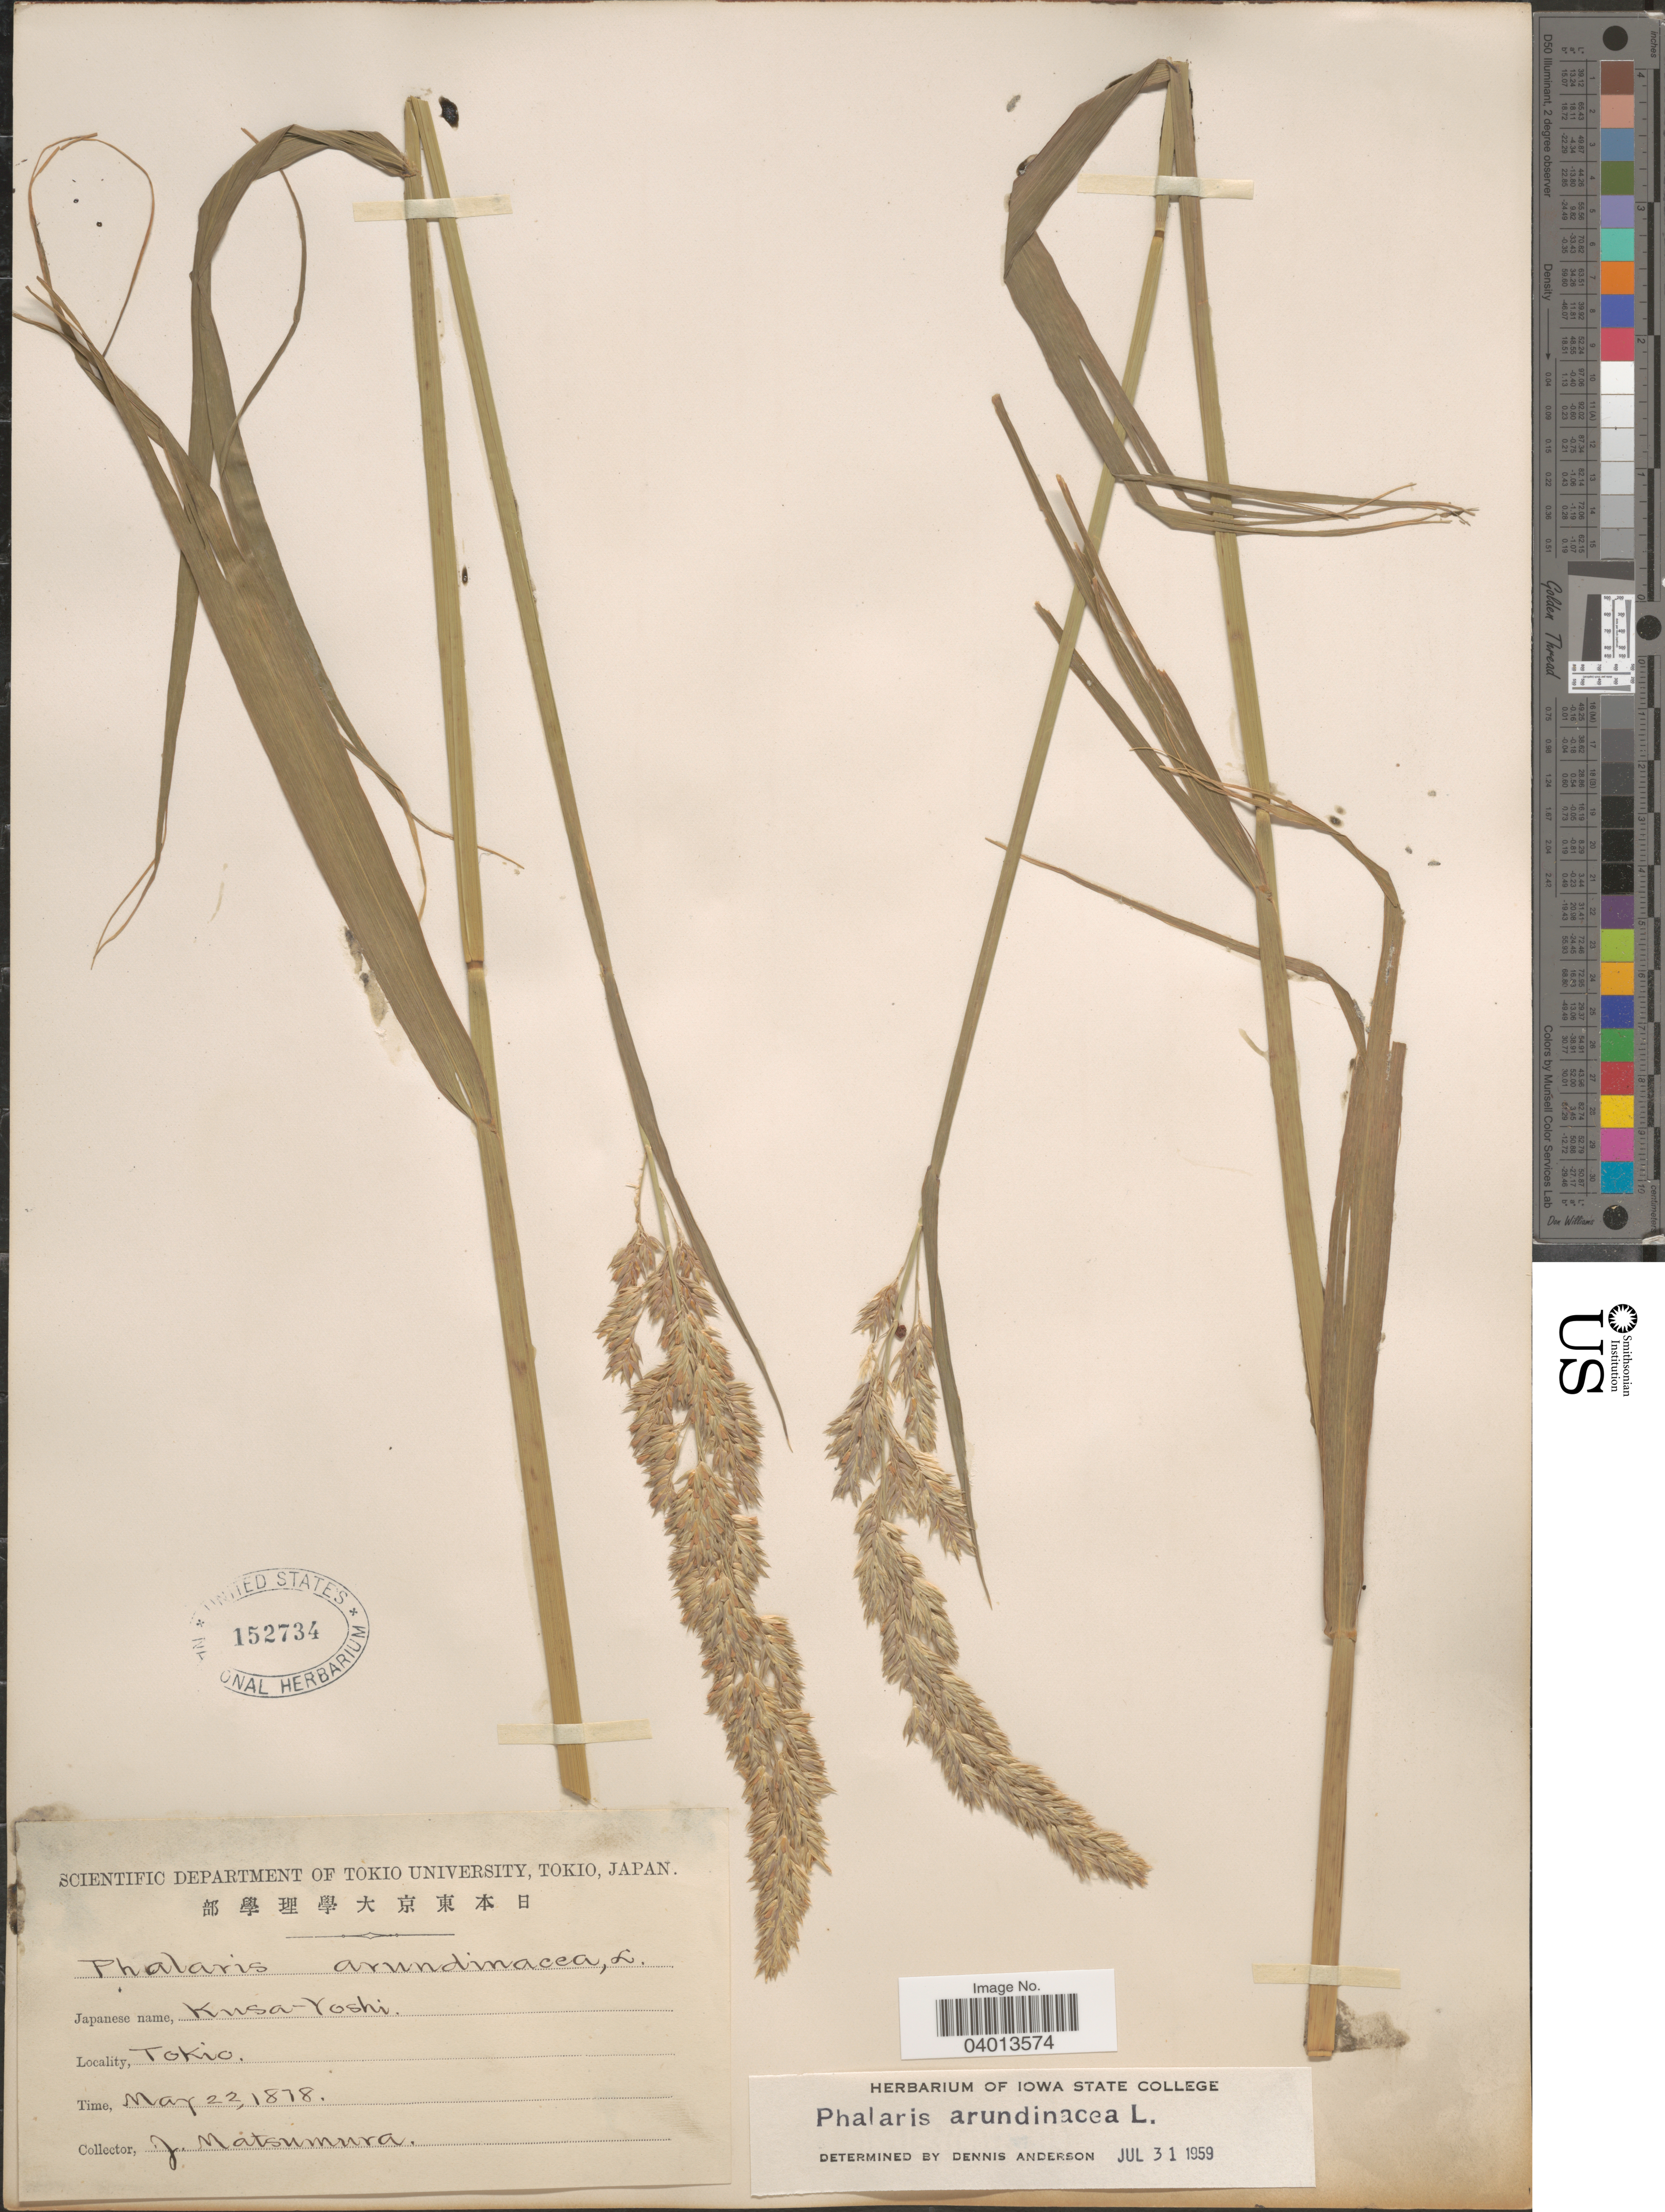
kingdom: Plantae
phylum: Tracheophyta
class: Liliopsida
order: Poales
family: Poaceae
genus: Phalaris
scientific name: Phalaris arundinacea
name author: L.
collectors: J. Matsumura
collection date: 1818-05-22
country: Japan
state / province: Tokyo, Federal City of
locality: Tokio.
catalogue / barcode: US 152734